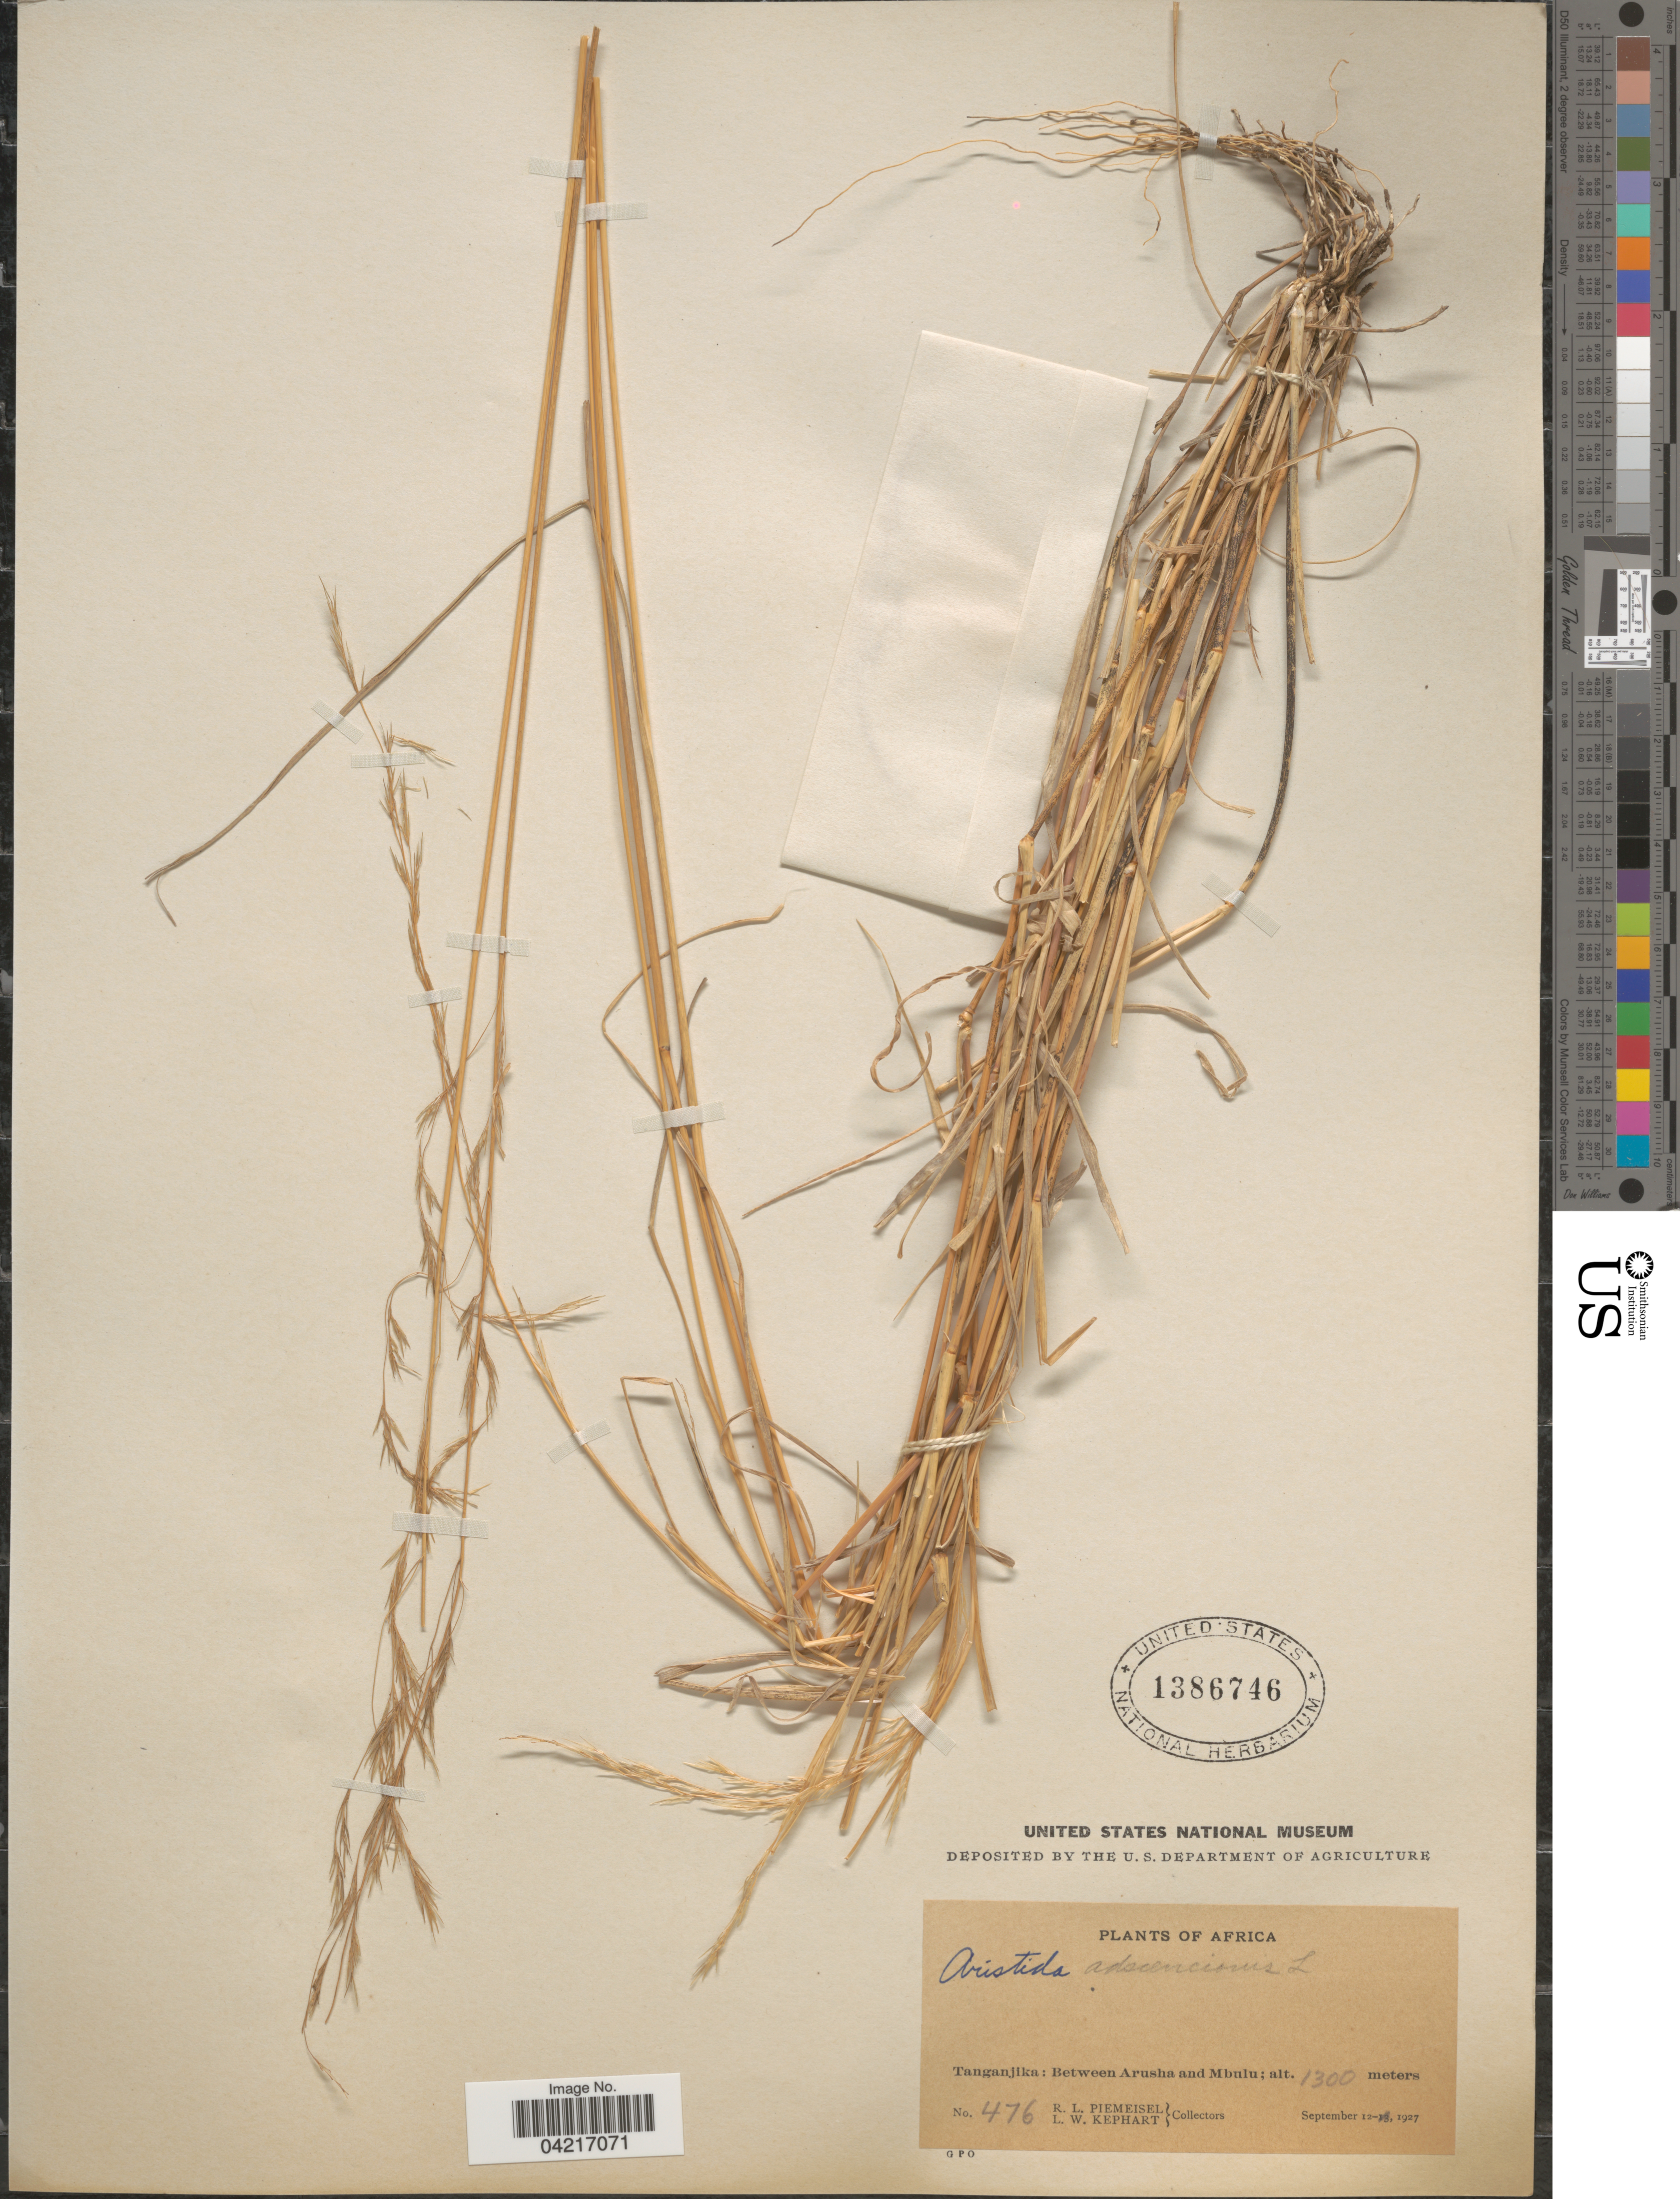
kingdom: Plantae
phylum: Tracheophyta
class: Liliopsida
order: Poales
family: Poaceae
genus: Aristida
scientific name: Aristida adscensionis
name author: L.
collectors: R. L. Piemeisel & L. W. Kephart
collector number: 476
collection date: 1927-09-13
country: Tanzania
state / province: Arusha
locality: Tanganjika: Between Arusha and Mbulu.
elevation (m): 1300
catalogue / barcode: US 1386746